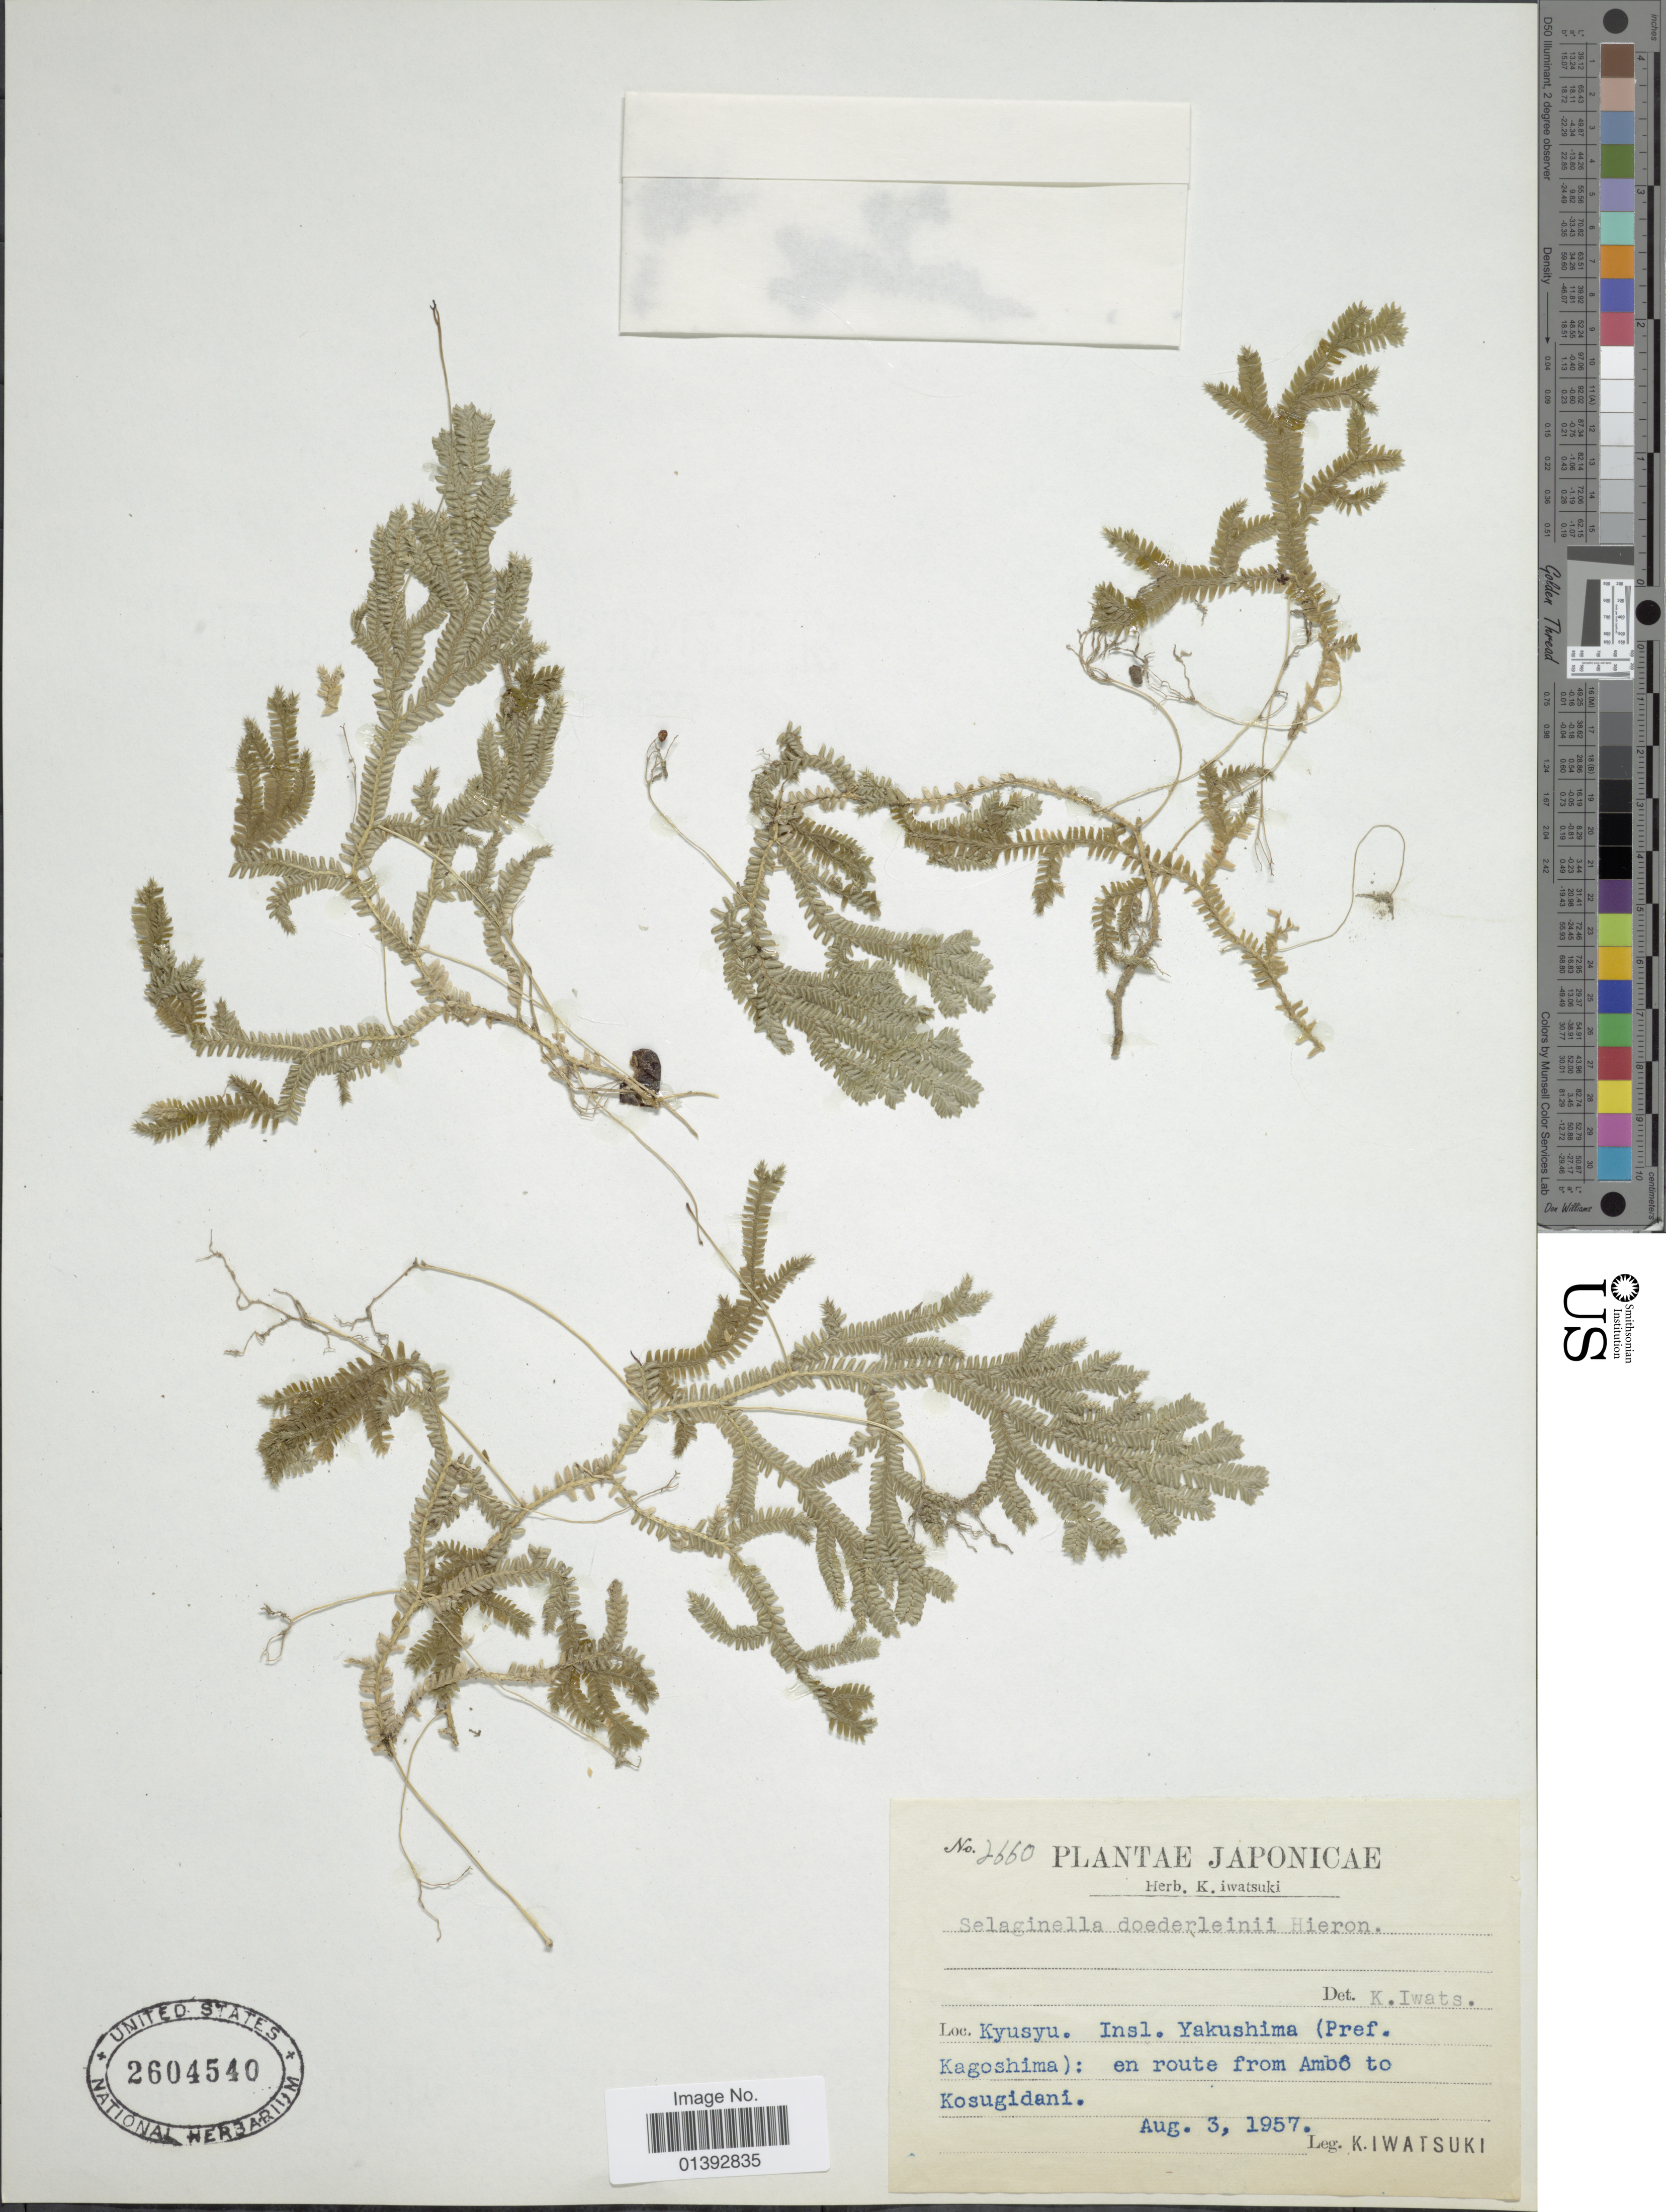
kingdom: Plantae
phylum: Tracheophyta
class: Lycopodiopsida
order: Selaginellales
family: Selaginellaceae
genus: Selaginella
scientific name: Selaginella doederleinii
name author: Hieron.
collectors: K. Iwatsuki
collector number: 2660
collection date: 1957-08-03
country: Japan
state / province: Kagosima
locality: Kyusyu. Isl. Yakushima(pref. Kagoshima): en route from Ambo toKosugidani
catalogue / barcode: US 2604540